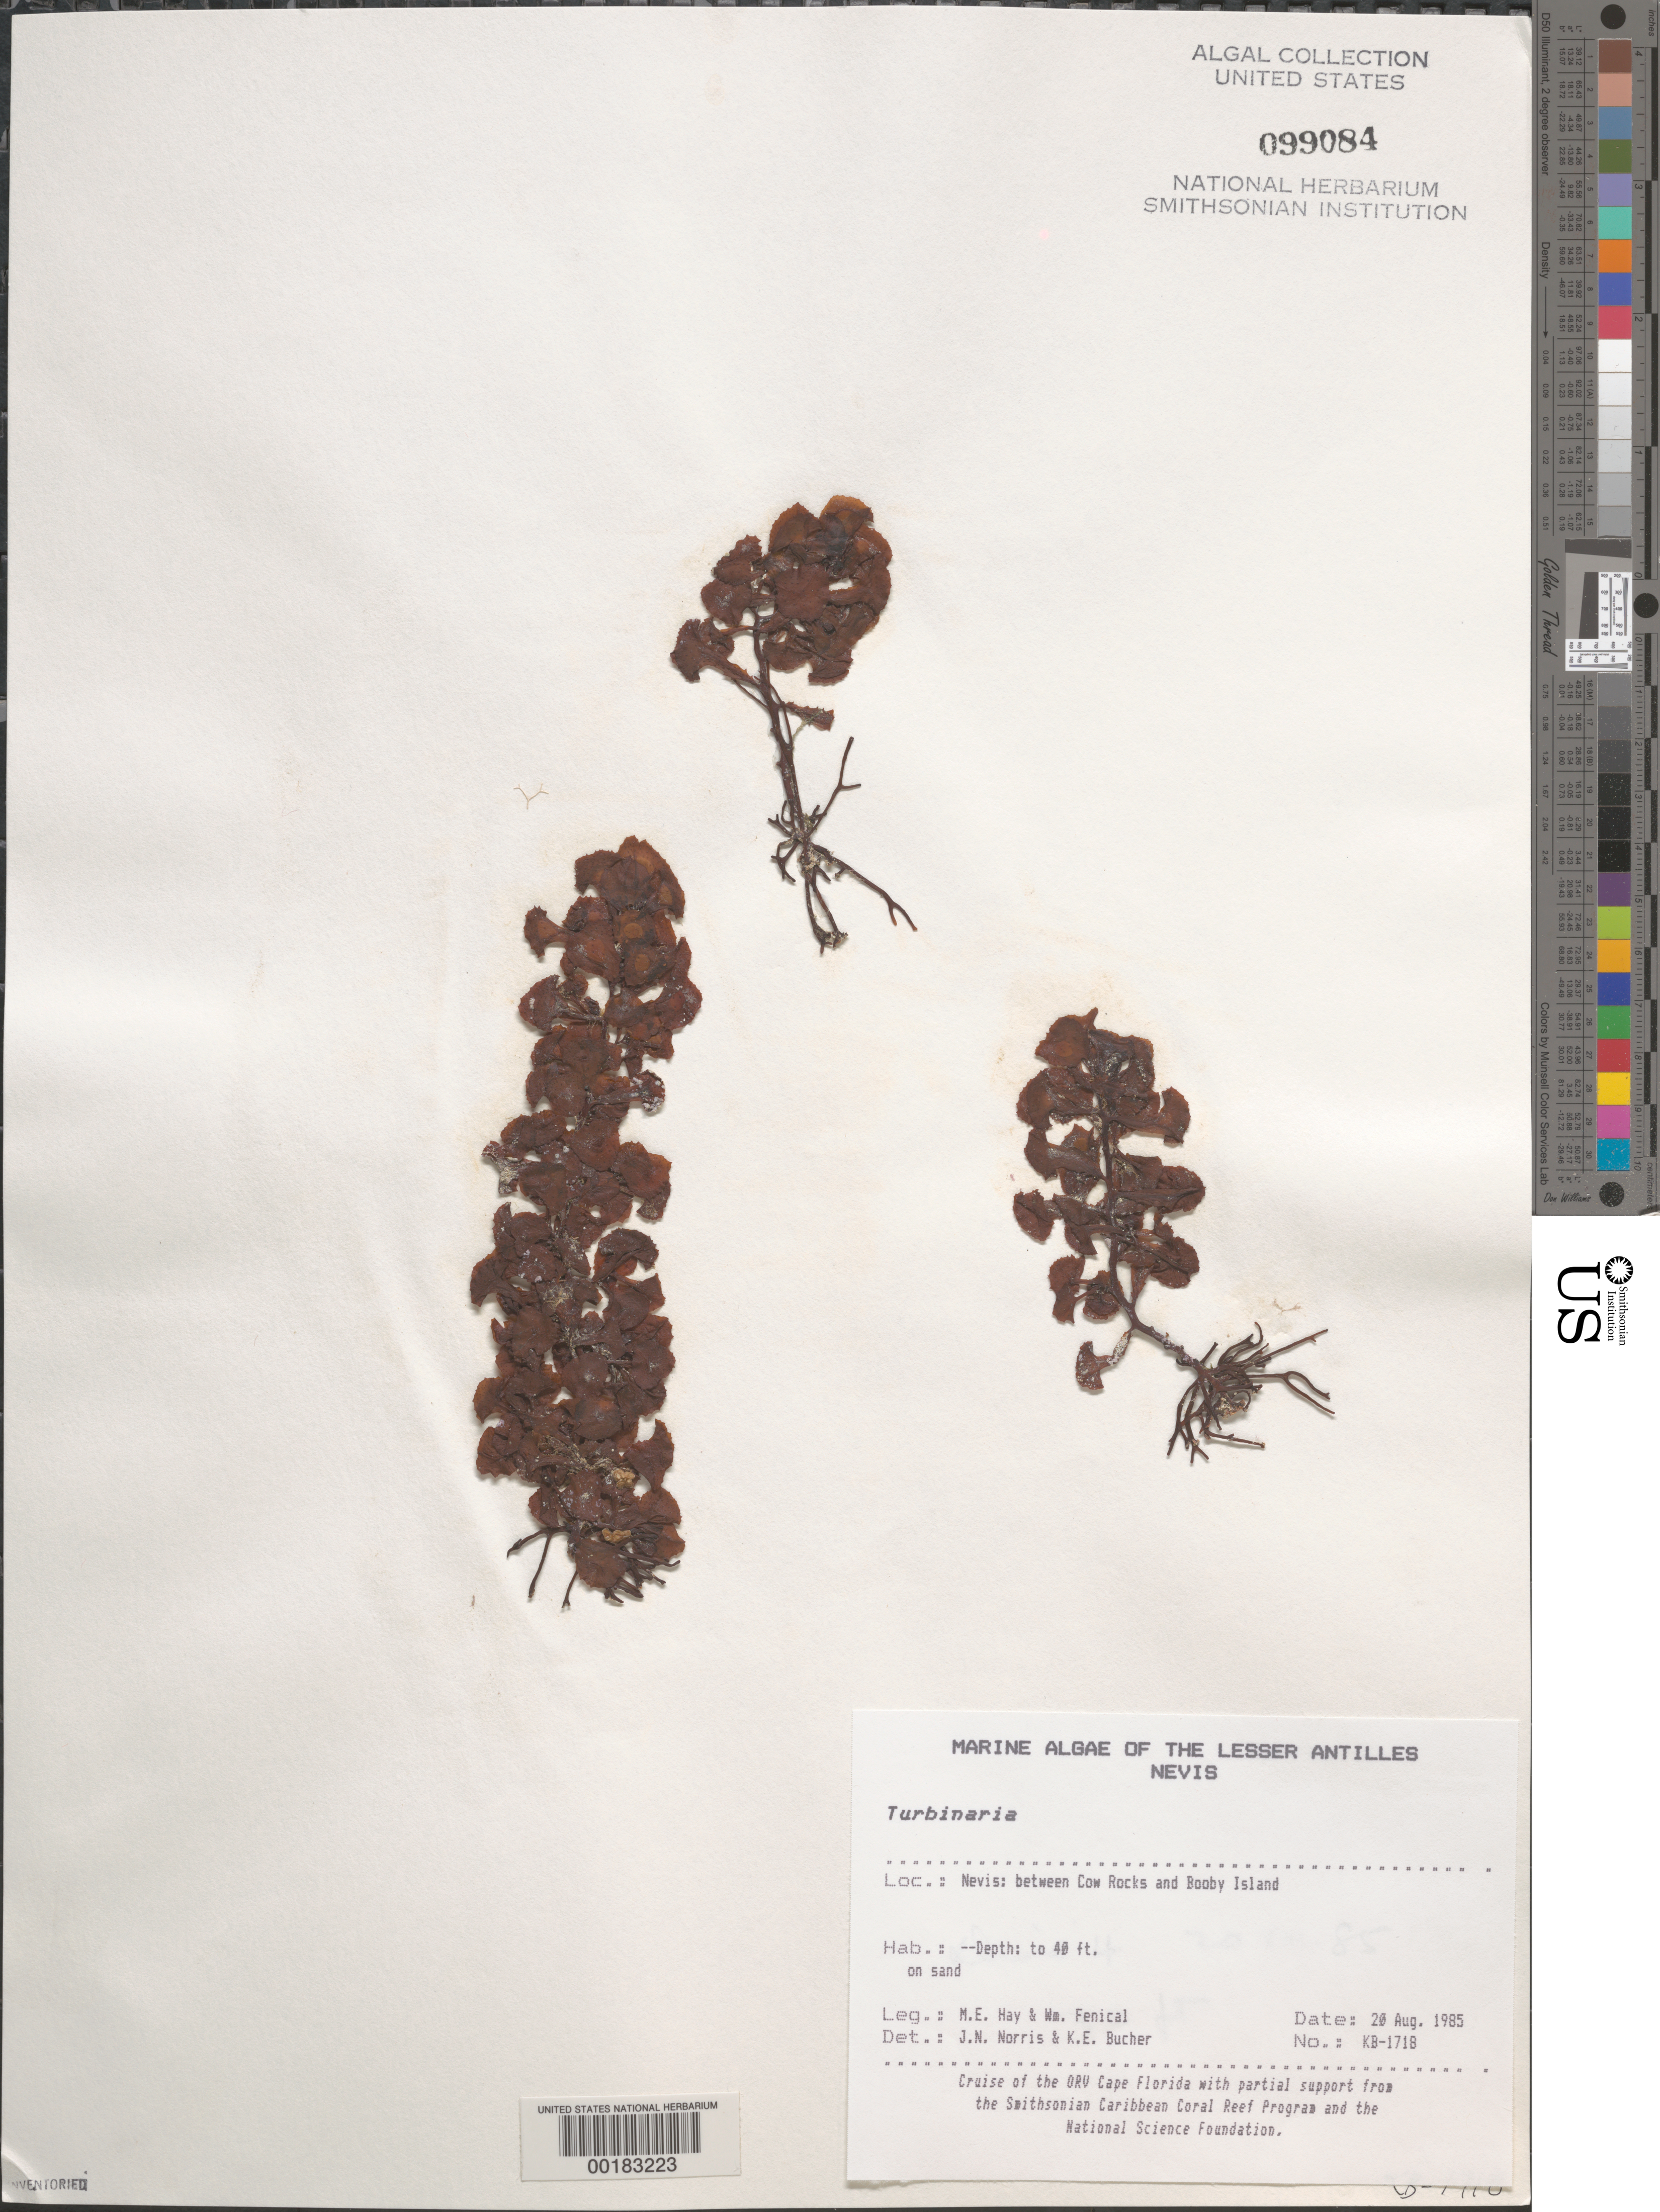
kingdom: Chromista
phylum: Ochrophyta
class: Phaeophyceae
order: Fucales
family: Sargassaceae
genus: Turbinaria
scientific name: Turbinaria sp.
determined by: Norris, J. N.; Bucher, K. E.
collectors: M. E. Hay & W. Fenical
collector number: KB-1718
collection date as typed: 20 Aug 1985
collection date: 1985-08-20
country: St. Christopher-Nevis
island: Nevis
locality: Between Cow Rocks and Booby Island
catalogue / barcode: US 99084